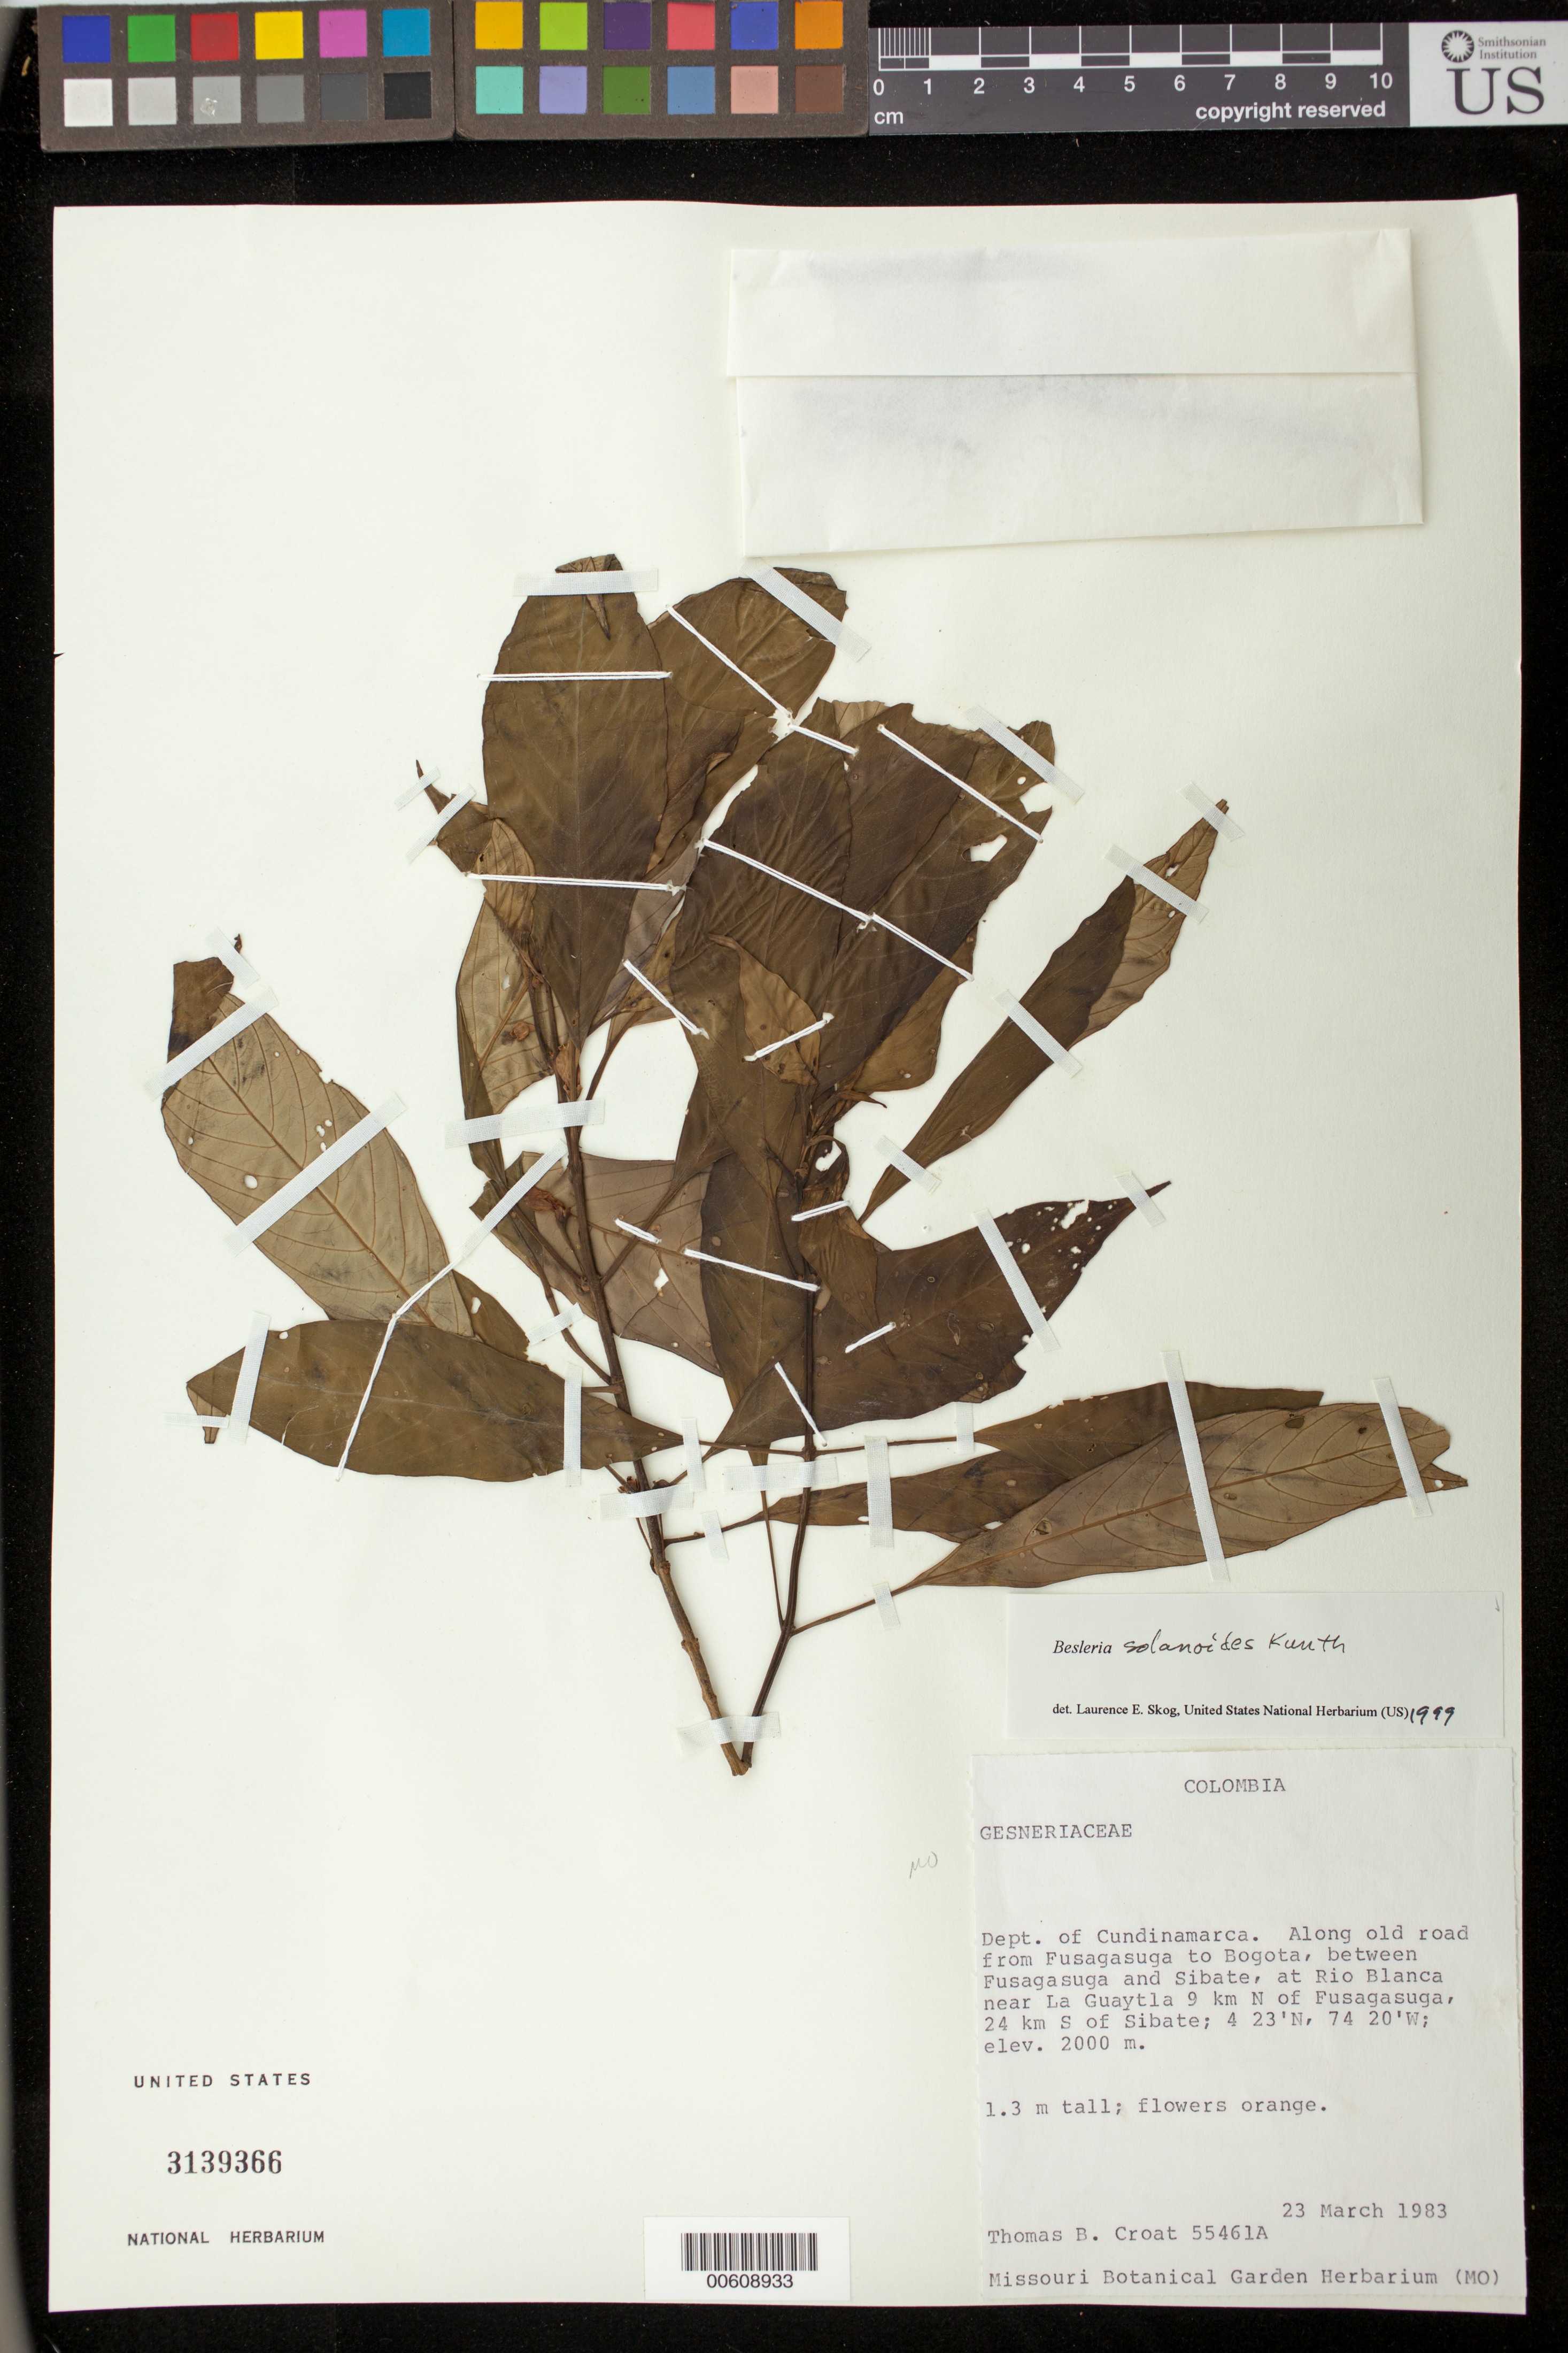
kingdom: Plantae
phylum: Tracheophyta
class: Magnoliopsida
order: Lamiales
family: Gesneriaceae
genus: Besleria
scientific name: Besleria solanoides var. solanoides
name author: Kunth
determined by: Skog, Laurence E.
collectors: T. B. Croat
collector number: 55461 A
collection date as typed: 23 Mar 1983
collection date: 1983-03-23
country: Colombia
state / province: Cundinamarca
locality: Along old road from Fusagasuga to Bogota, between Fusagasuga and Sibate, at Rio Blanca near La Guaytla 9 km N of Fusagasuga, 24 km S of Sibate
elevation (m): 2000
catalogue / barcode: US 3139366